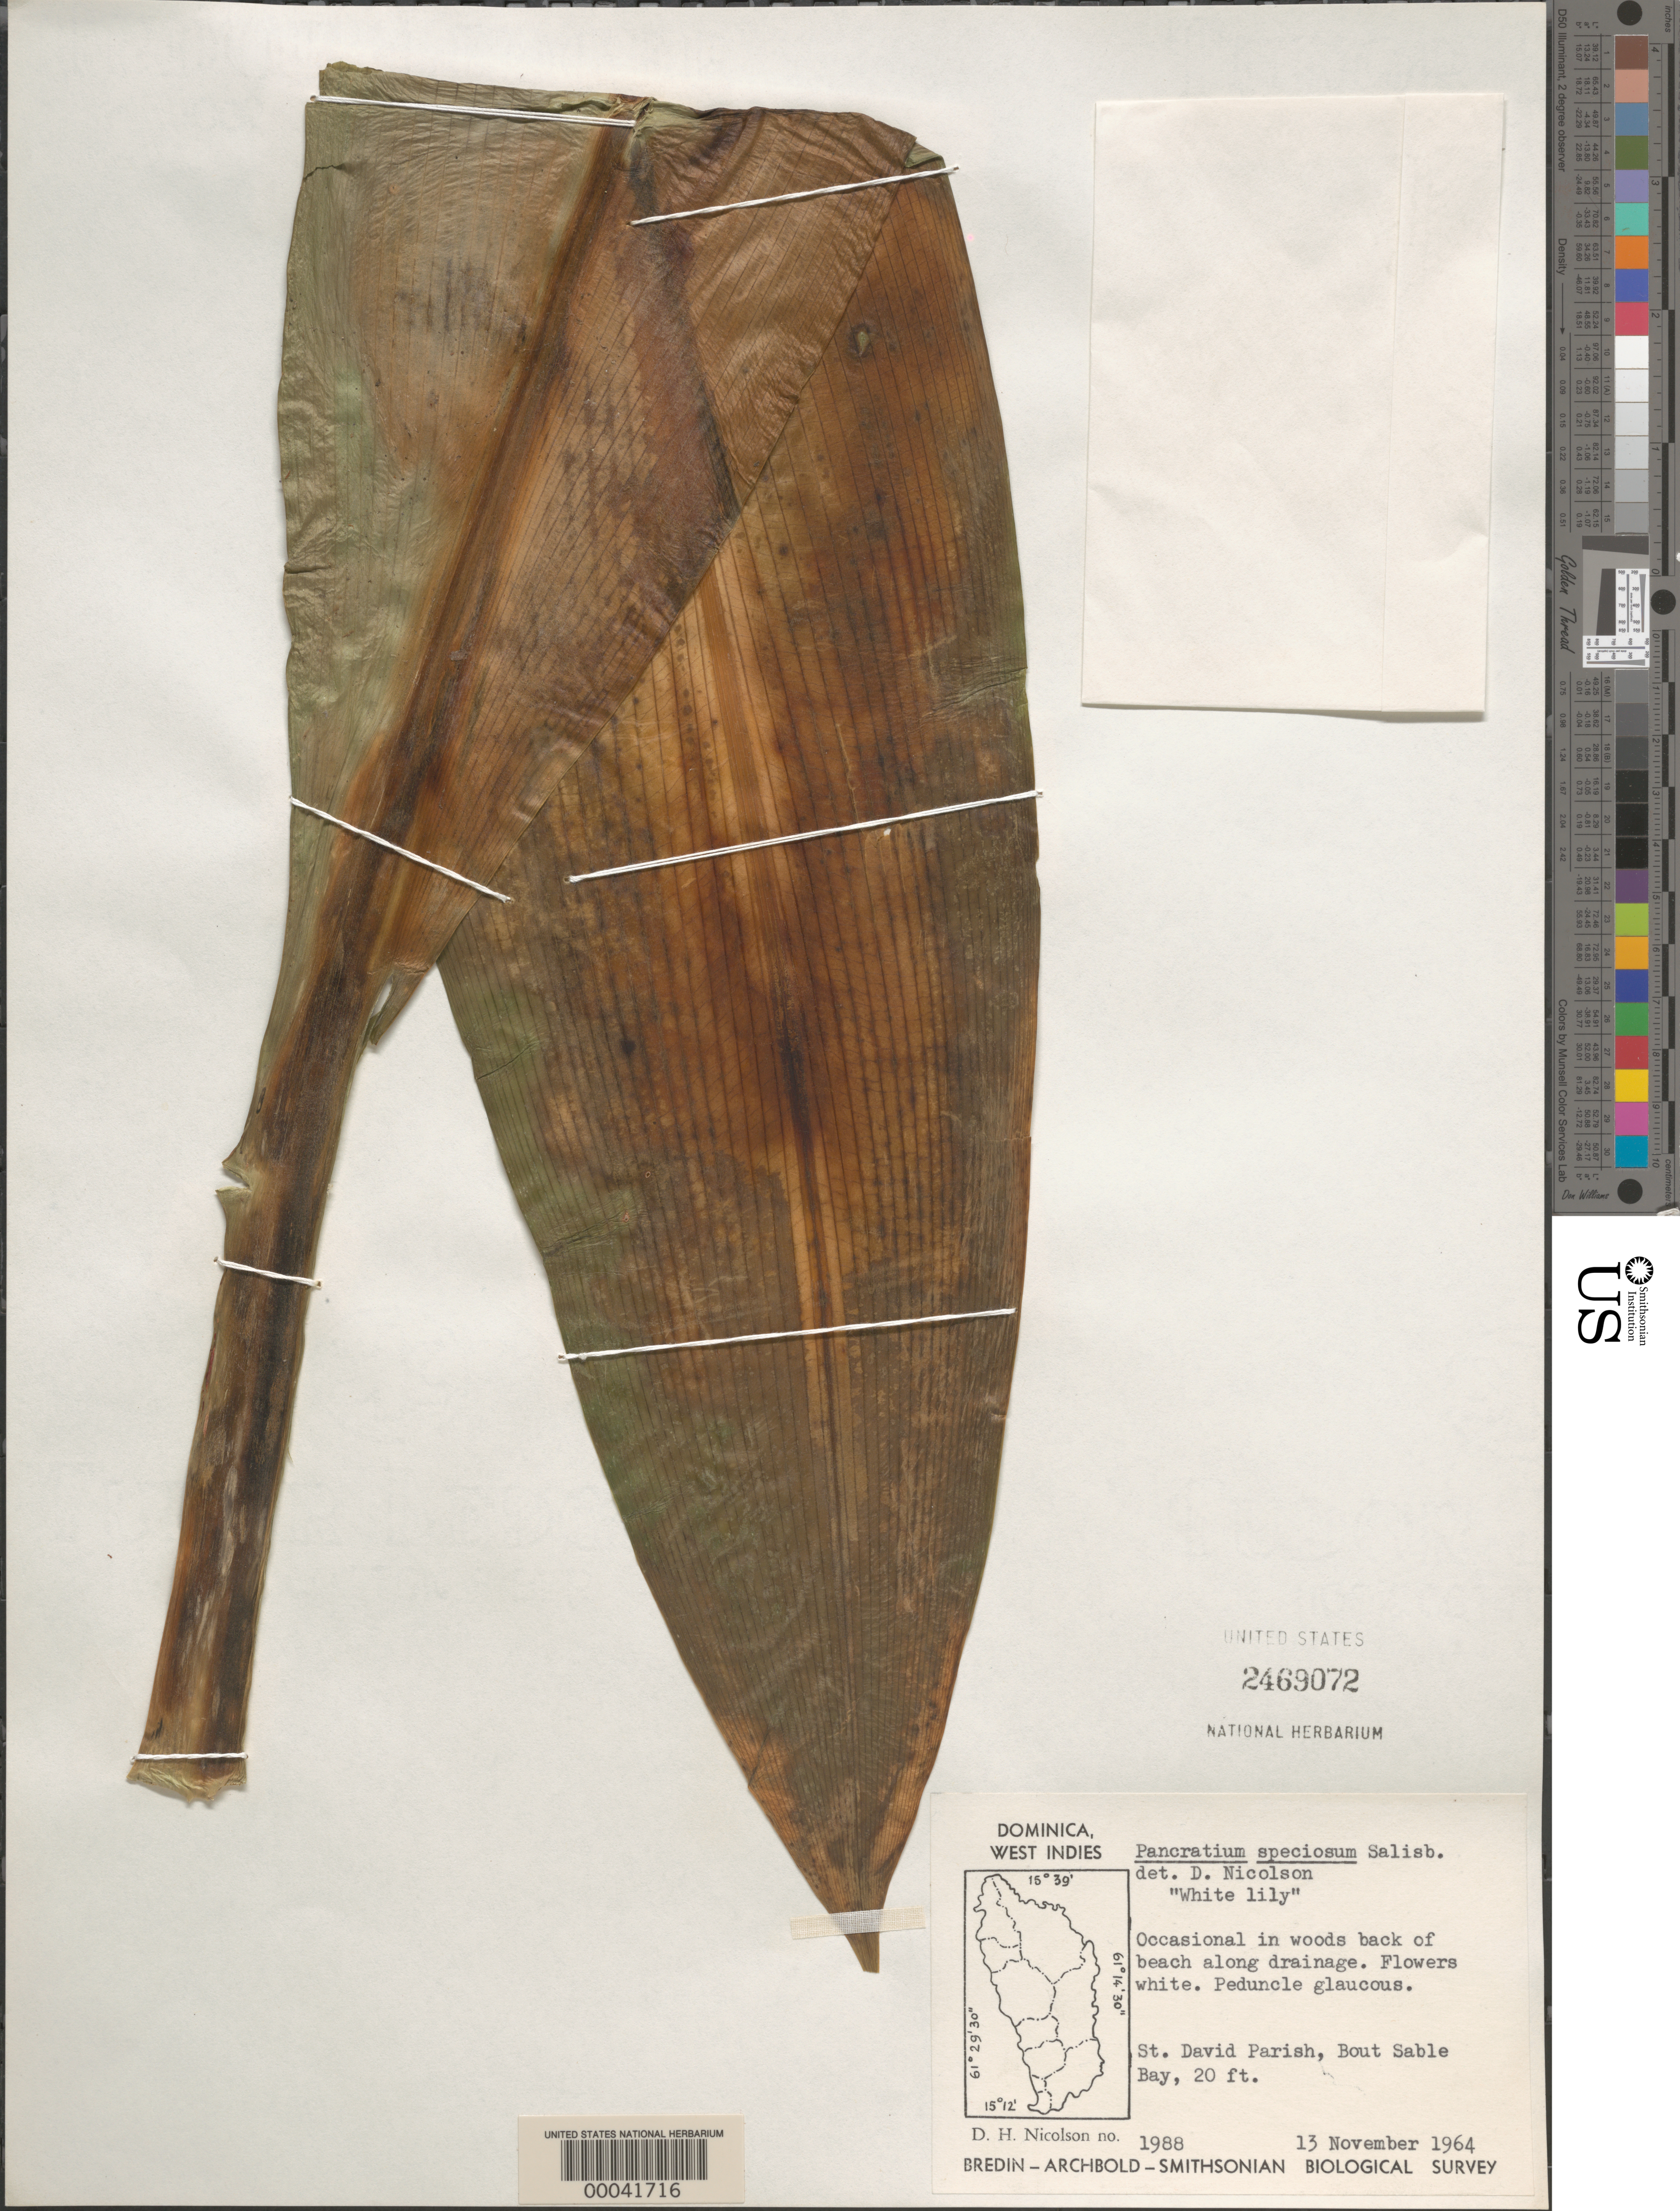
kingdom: Plantae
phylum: Tracheophyta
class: Liliopsida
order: Asparagales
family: Amaryllidaceae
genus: Hymenocallis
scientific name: Hymenocallis speciosa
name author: (L. f. ex Salisb.) Salisb.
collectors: D. H. Nicolson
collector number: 1988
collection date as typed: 13 Nov 1964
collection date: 1964-11-13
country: Dominica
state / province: St. David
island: Dominica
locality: Bout sable bay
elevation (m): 6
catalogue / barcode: US 2469072